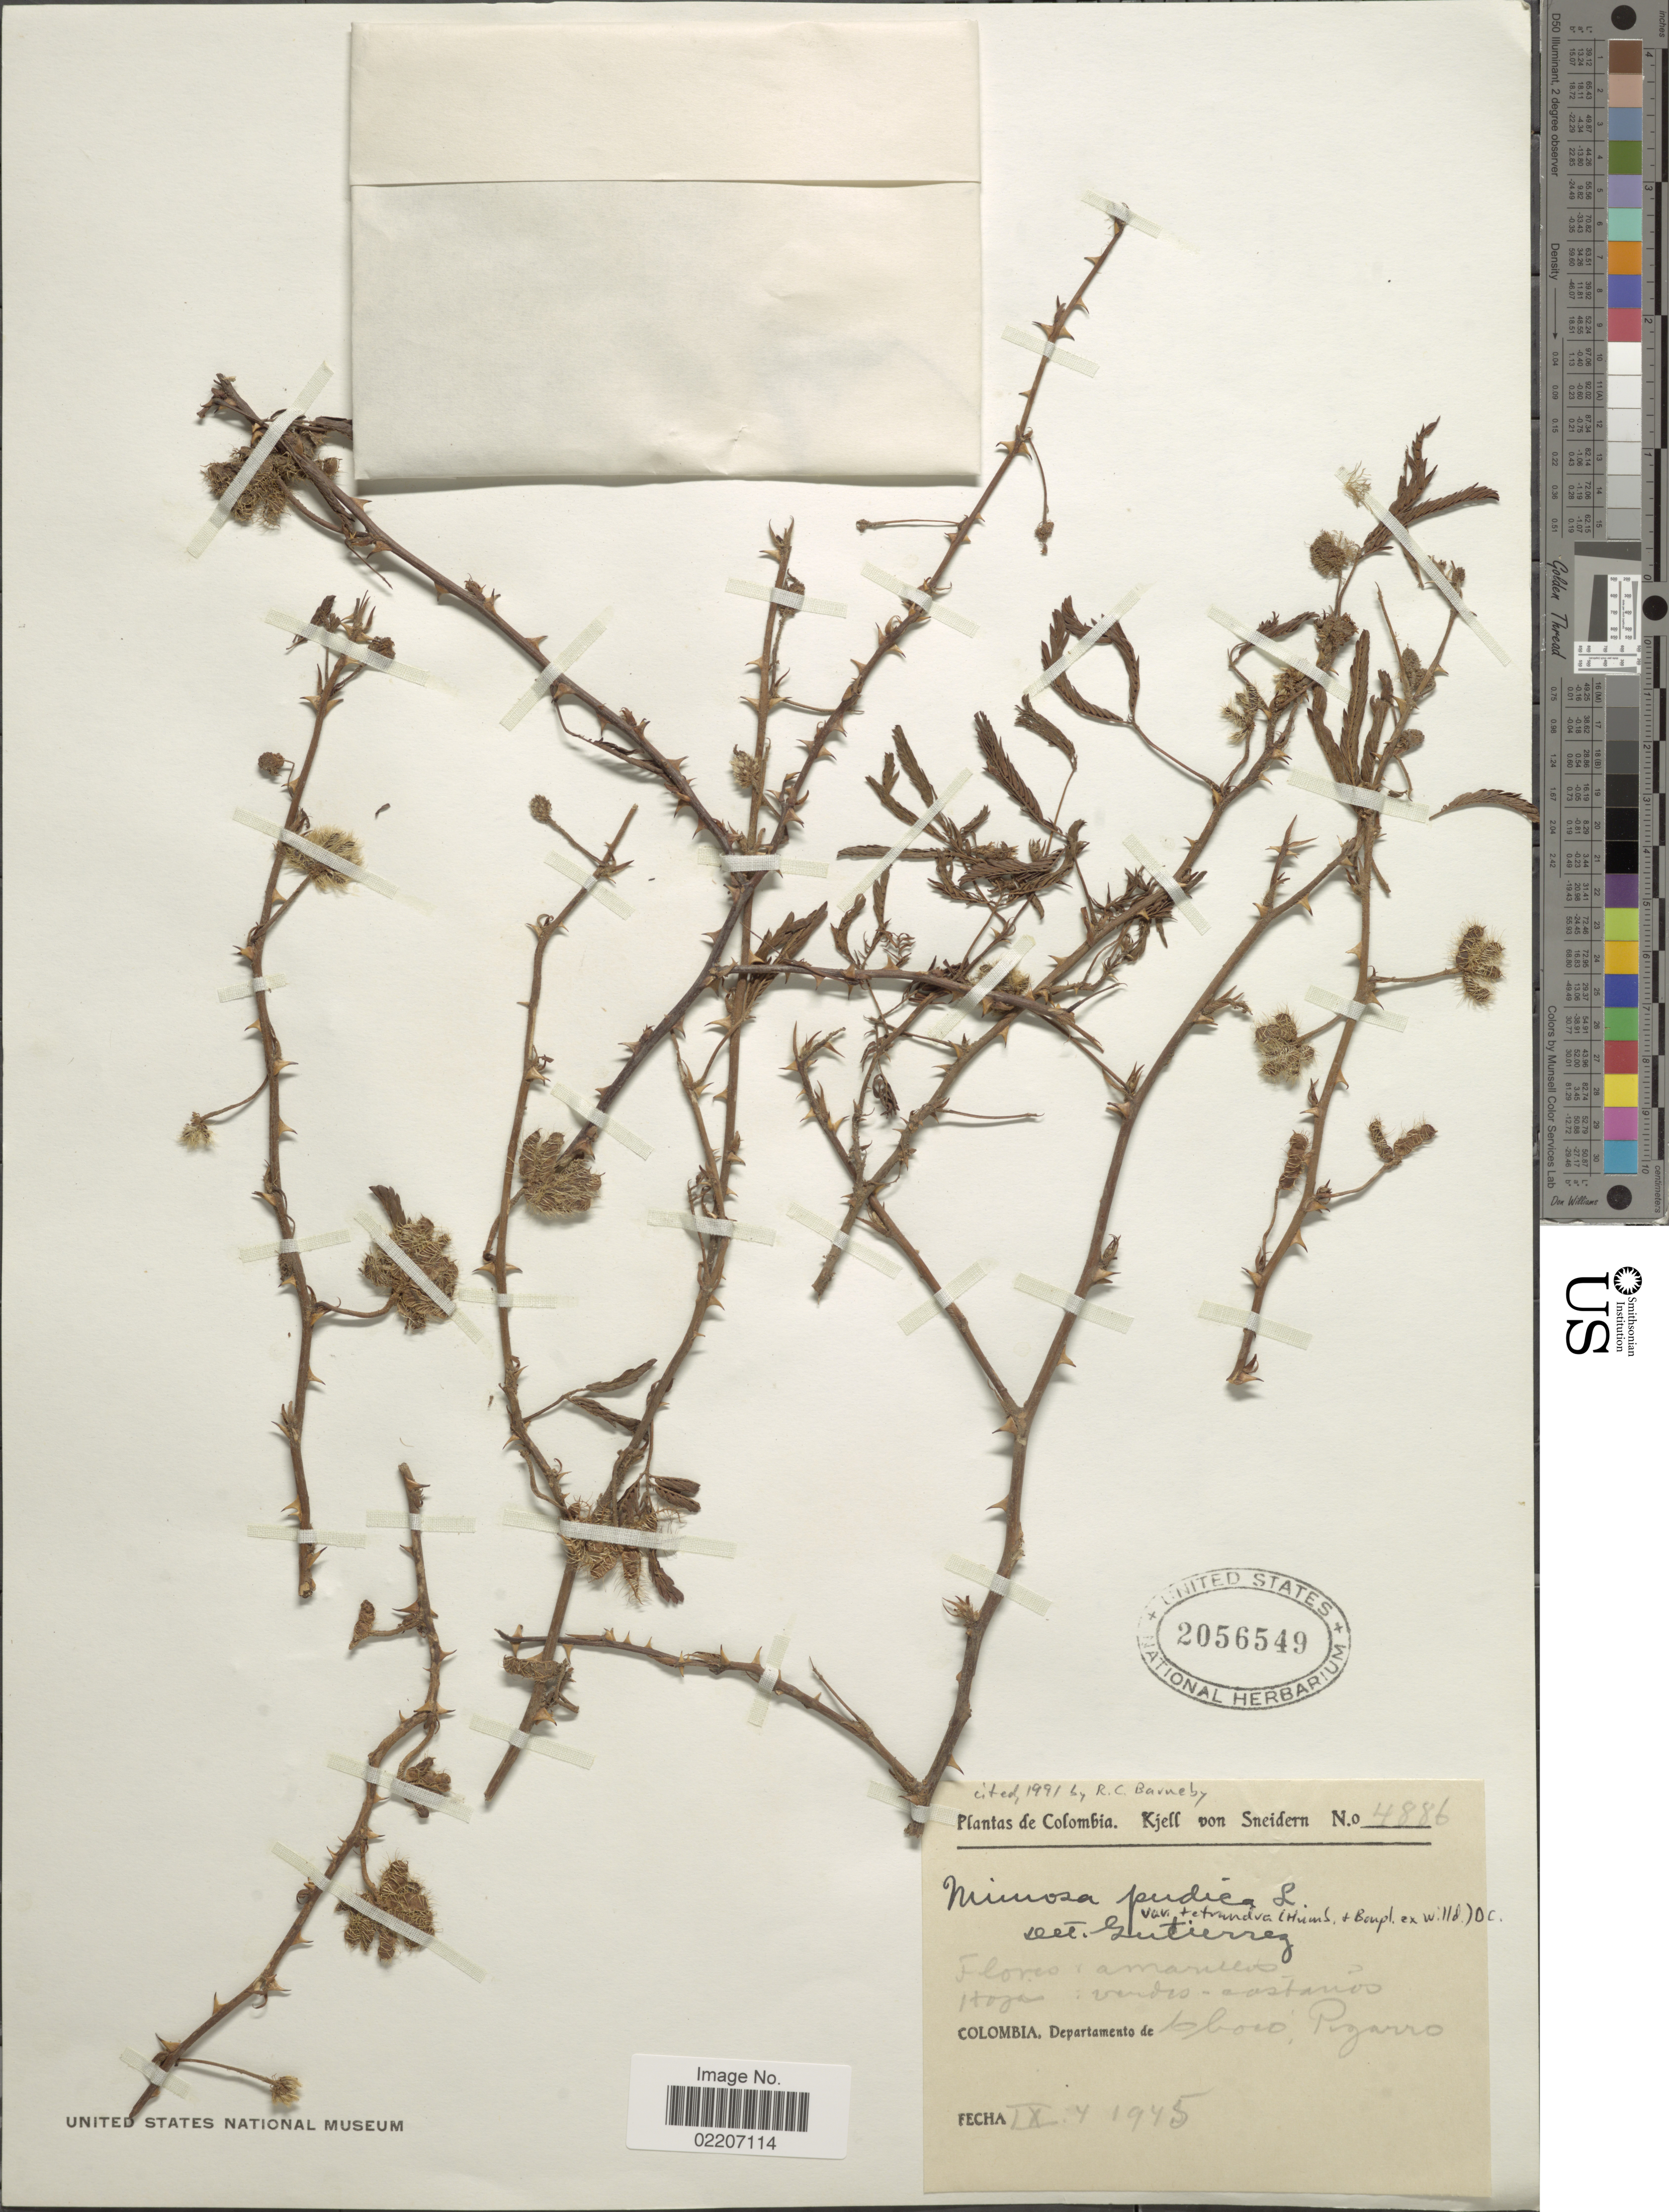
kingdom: Plantae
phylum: Tracheophyta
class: Magnoliopsida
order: Fabales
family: Fabaceae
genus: Mimosa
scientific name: Mimosa pudica var. tetrandra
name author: L.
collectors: K. von Sneidern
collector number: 4886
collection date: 1945-09-04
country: Colombia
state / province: Chocó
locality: Colombia, Departamento de Choco, Pizarro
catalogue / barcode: US 2056549